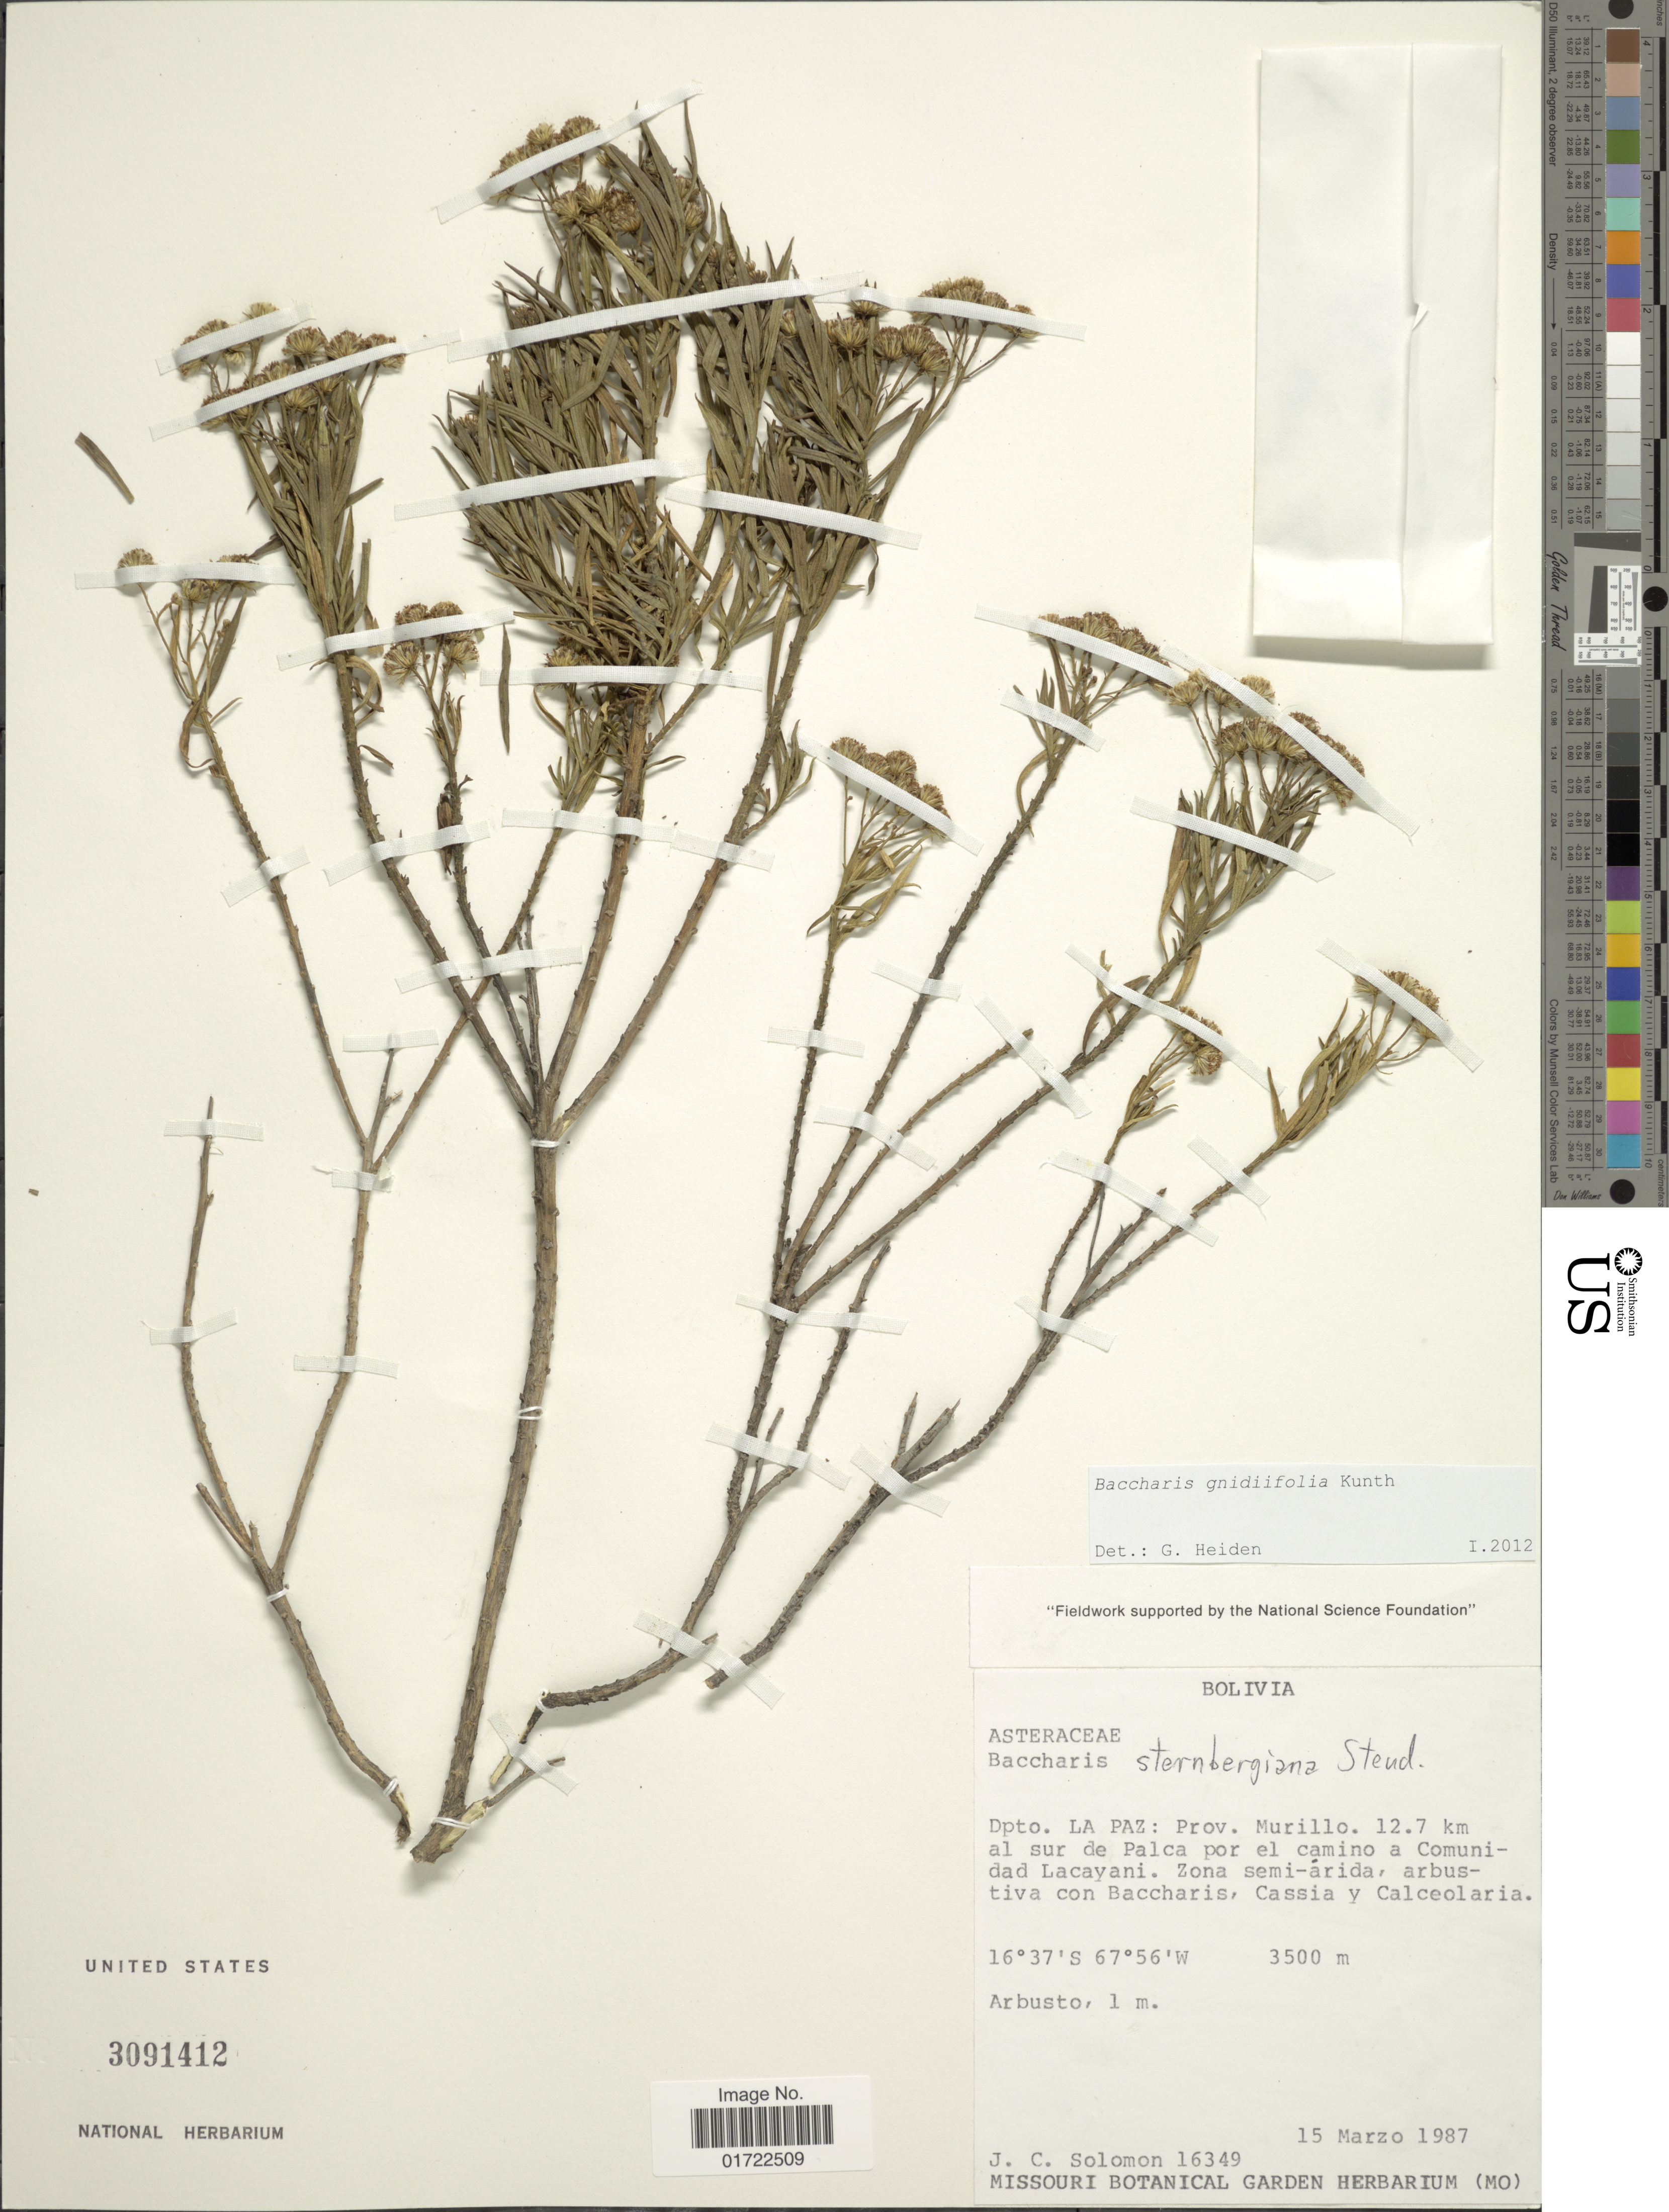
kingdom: Plantae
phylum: Tracheophyta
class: Magnoliopsida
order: Asterales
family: Asteraceae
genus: Baccharis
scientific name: Baccharis gnidiifolia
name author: Kunth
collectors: J. C. Solomon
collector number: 16349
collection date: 1987-03-15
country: Bolivia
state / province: La Paz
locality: Prov. Murillo. 12.7 km al sur de Palca por el camino a Comunidad Lacayani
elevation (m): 3500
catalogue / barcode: US 3091412